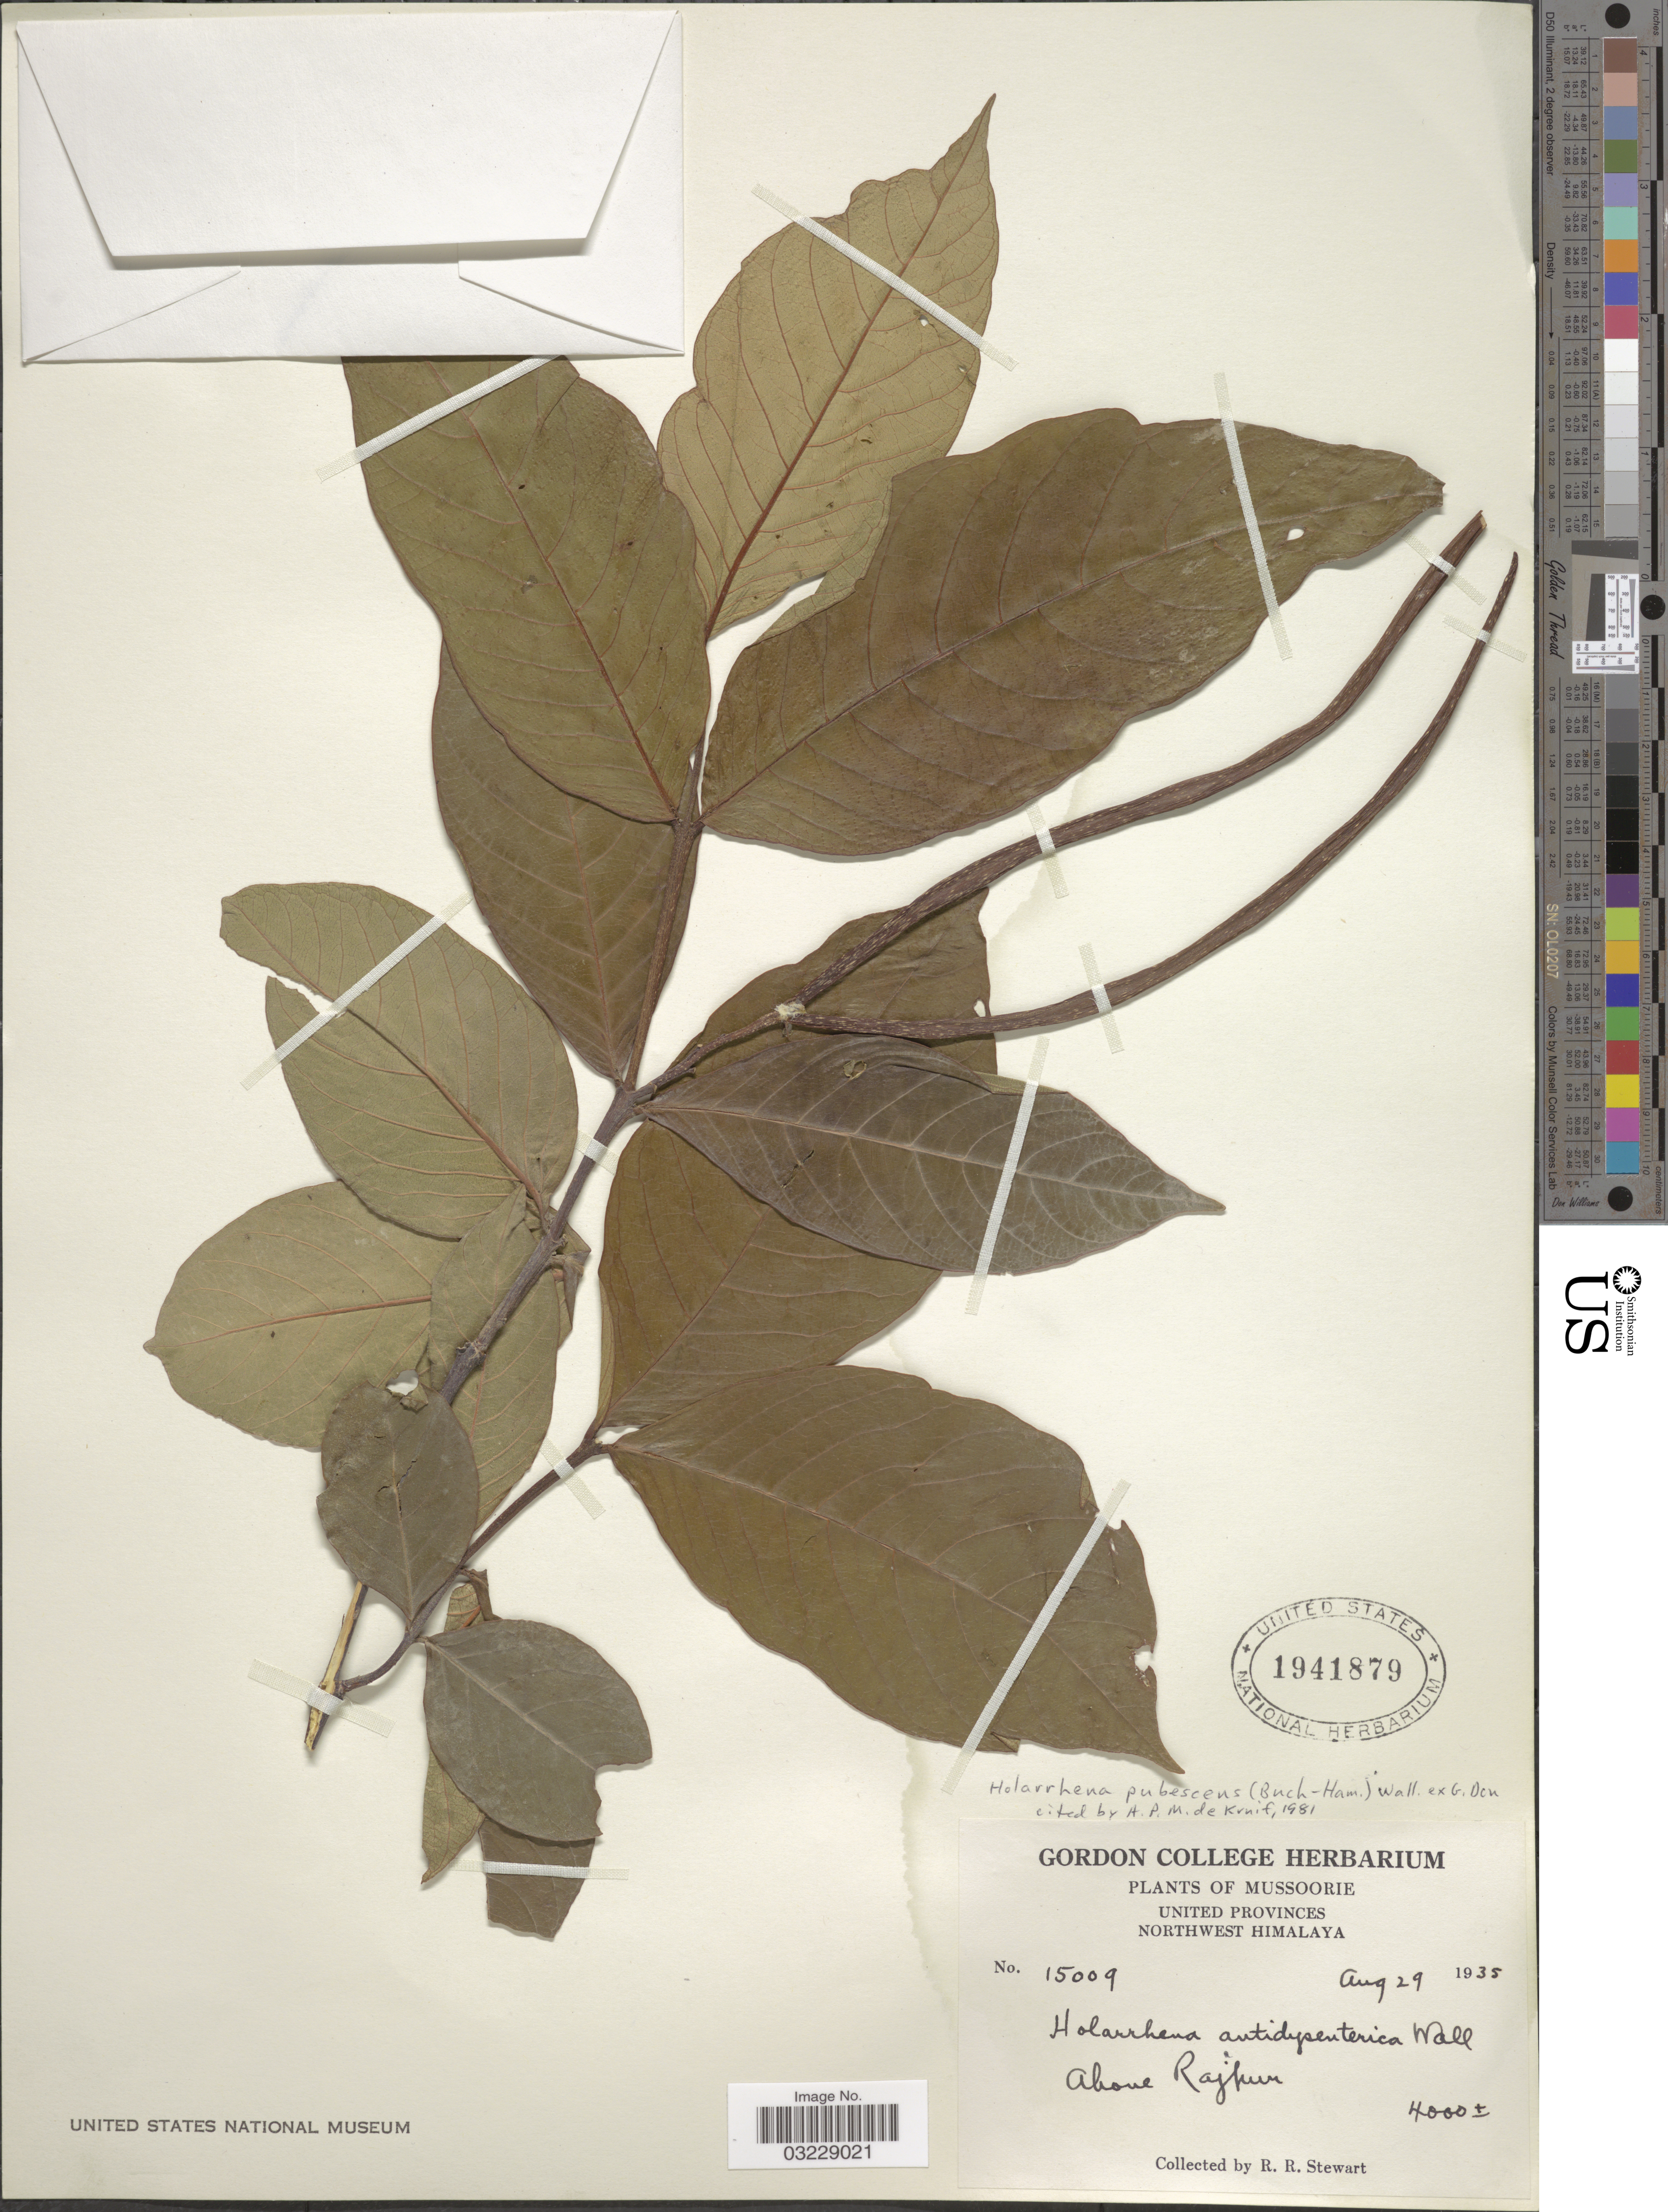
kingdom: Plantae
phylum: Tracheophyta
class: Magnoliopsida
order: Gentianales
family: Apocynaceae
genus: Holarrhena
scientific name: Holarrhena pubescens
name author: (Buch.-Ham.) Wall. ex G. Don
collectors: R. Stewart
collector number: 15009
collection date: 1935-08-29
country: India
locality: Mussoorie. United Provinces. Northwest Himalaya. Above Rajpur.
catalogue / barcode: US 1941879